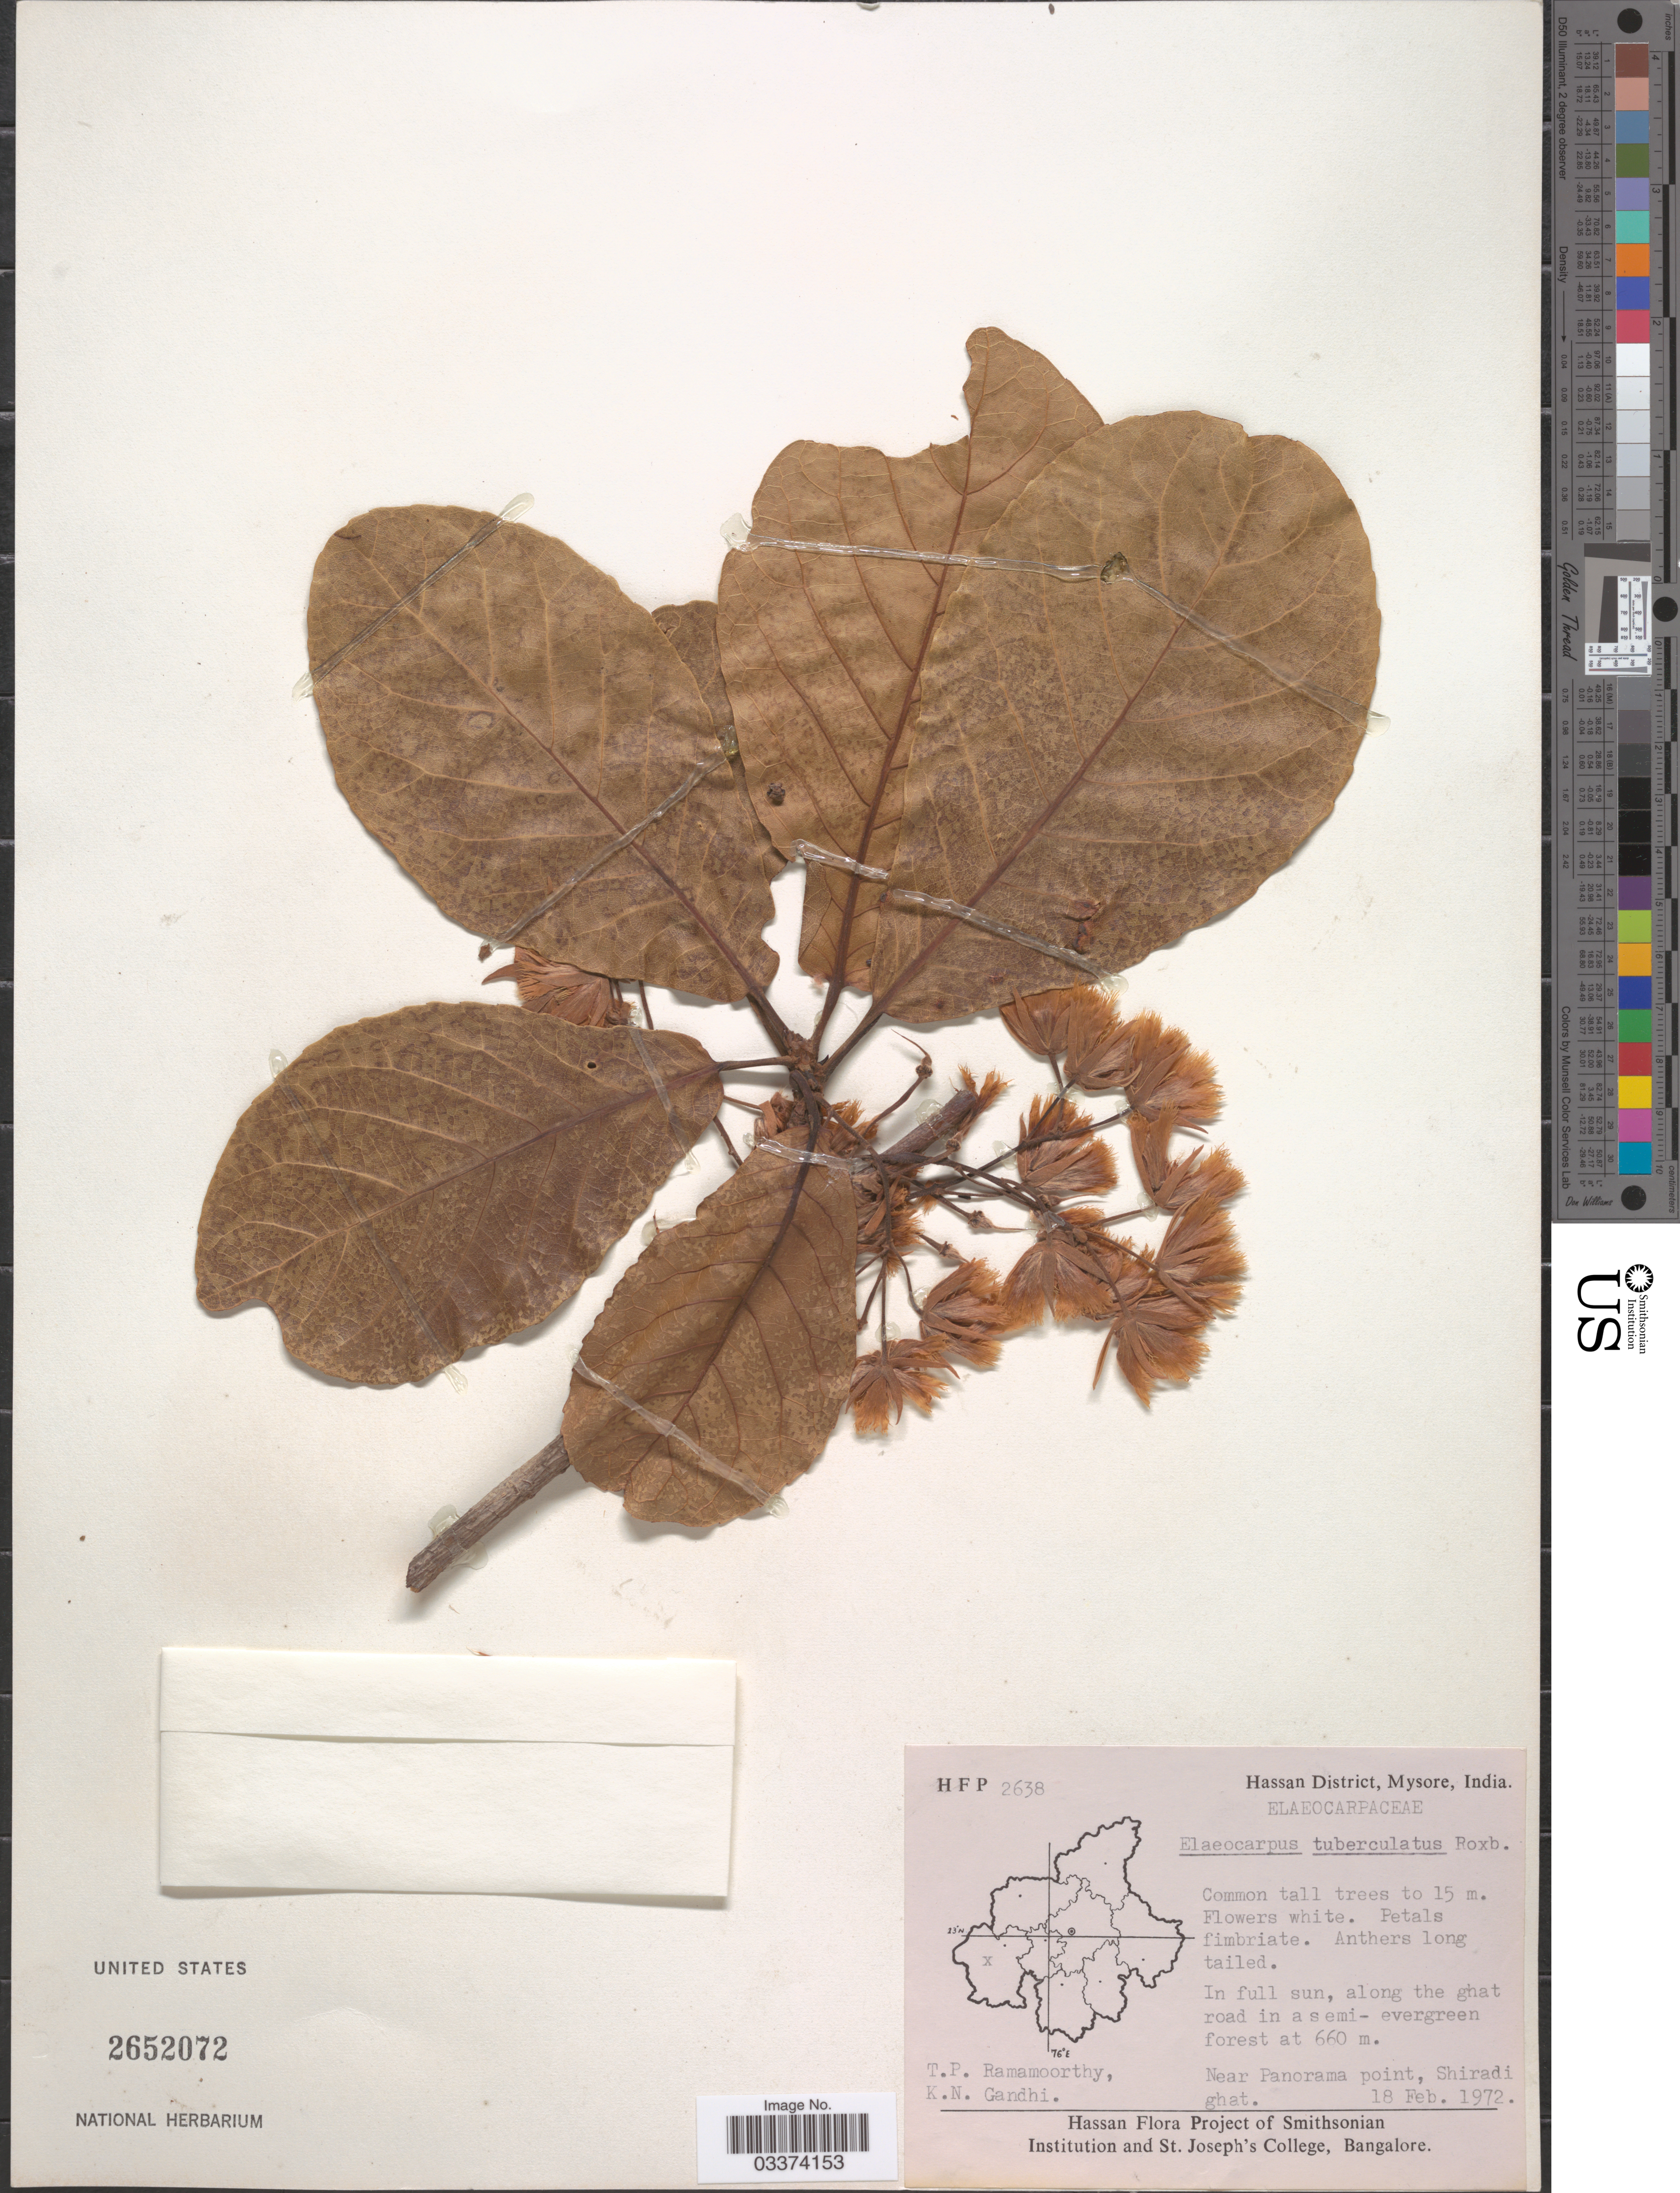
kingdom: Plantae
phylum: Tracheophyta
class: Magnoliopsida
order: Oxalidales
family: Elaeocarpaceae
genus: Elaeocarpus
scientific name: Elaeocarpus tuberculatus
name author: Roxb.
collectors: T. P. Ramamoorthy & K. N. Gandhi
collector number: H F P 2638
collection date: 1972-02-18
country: India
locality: Hassan District, Mysore. Near Panorama point, Shiradi ghat.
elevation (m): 660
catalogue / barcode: US 2652072